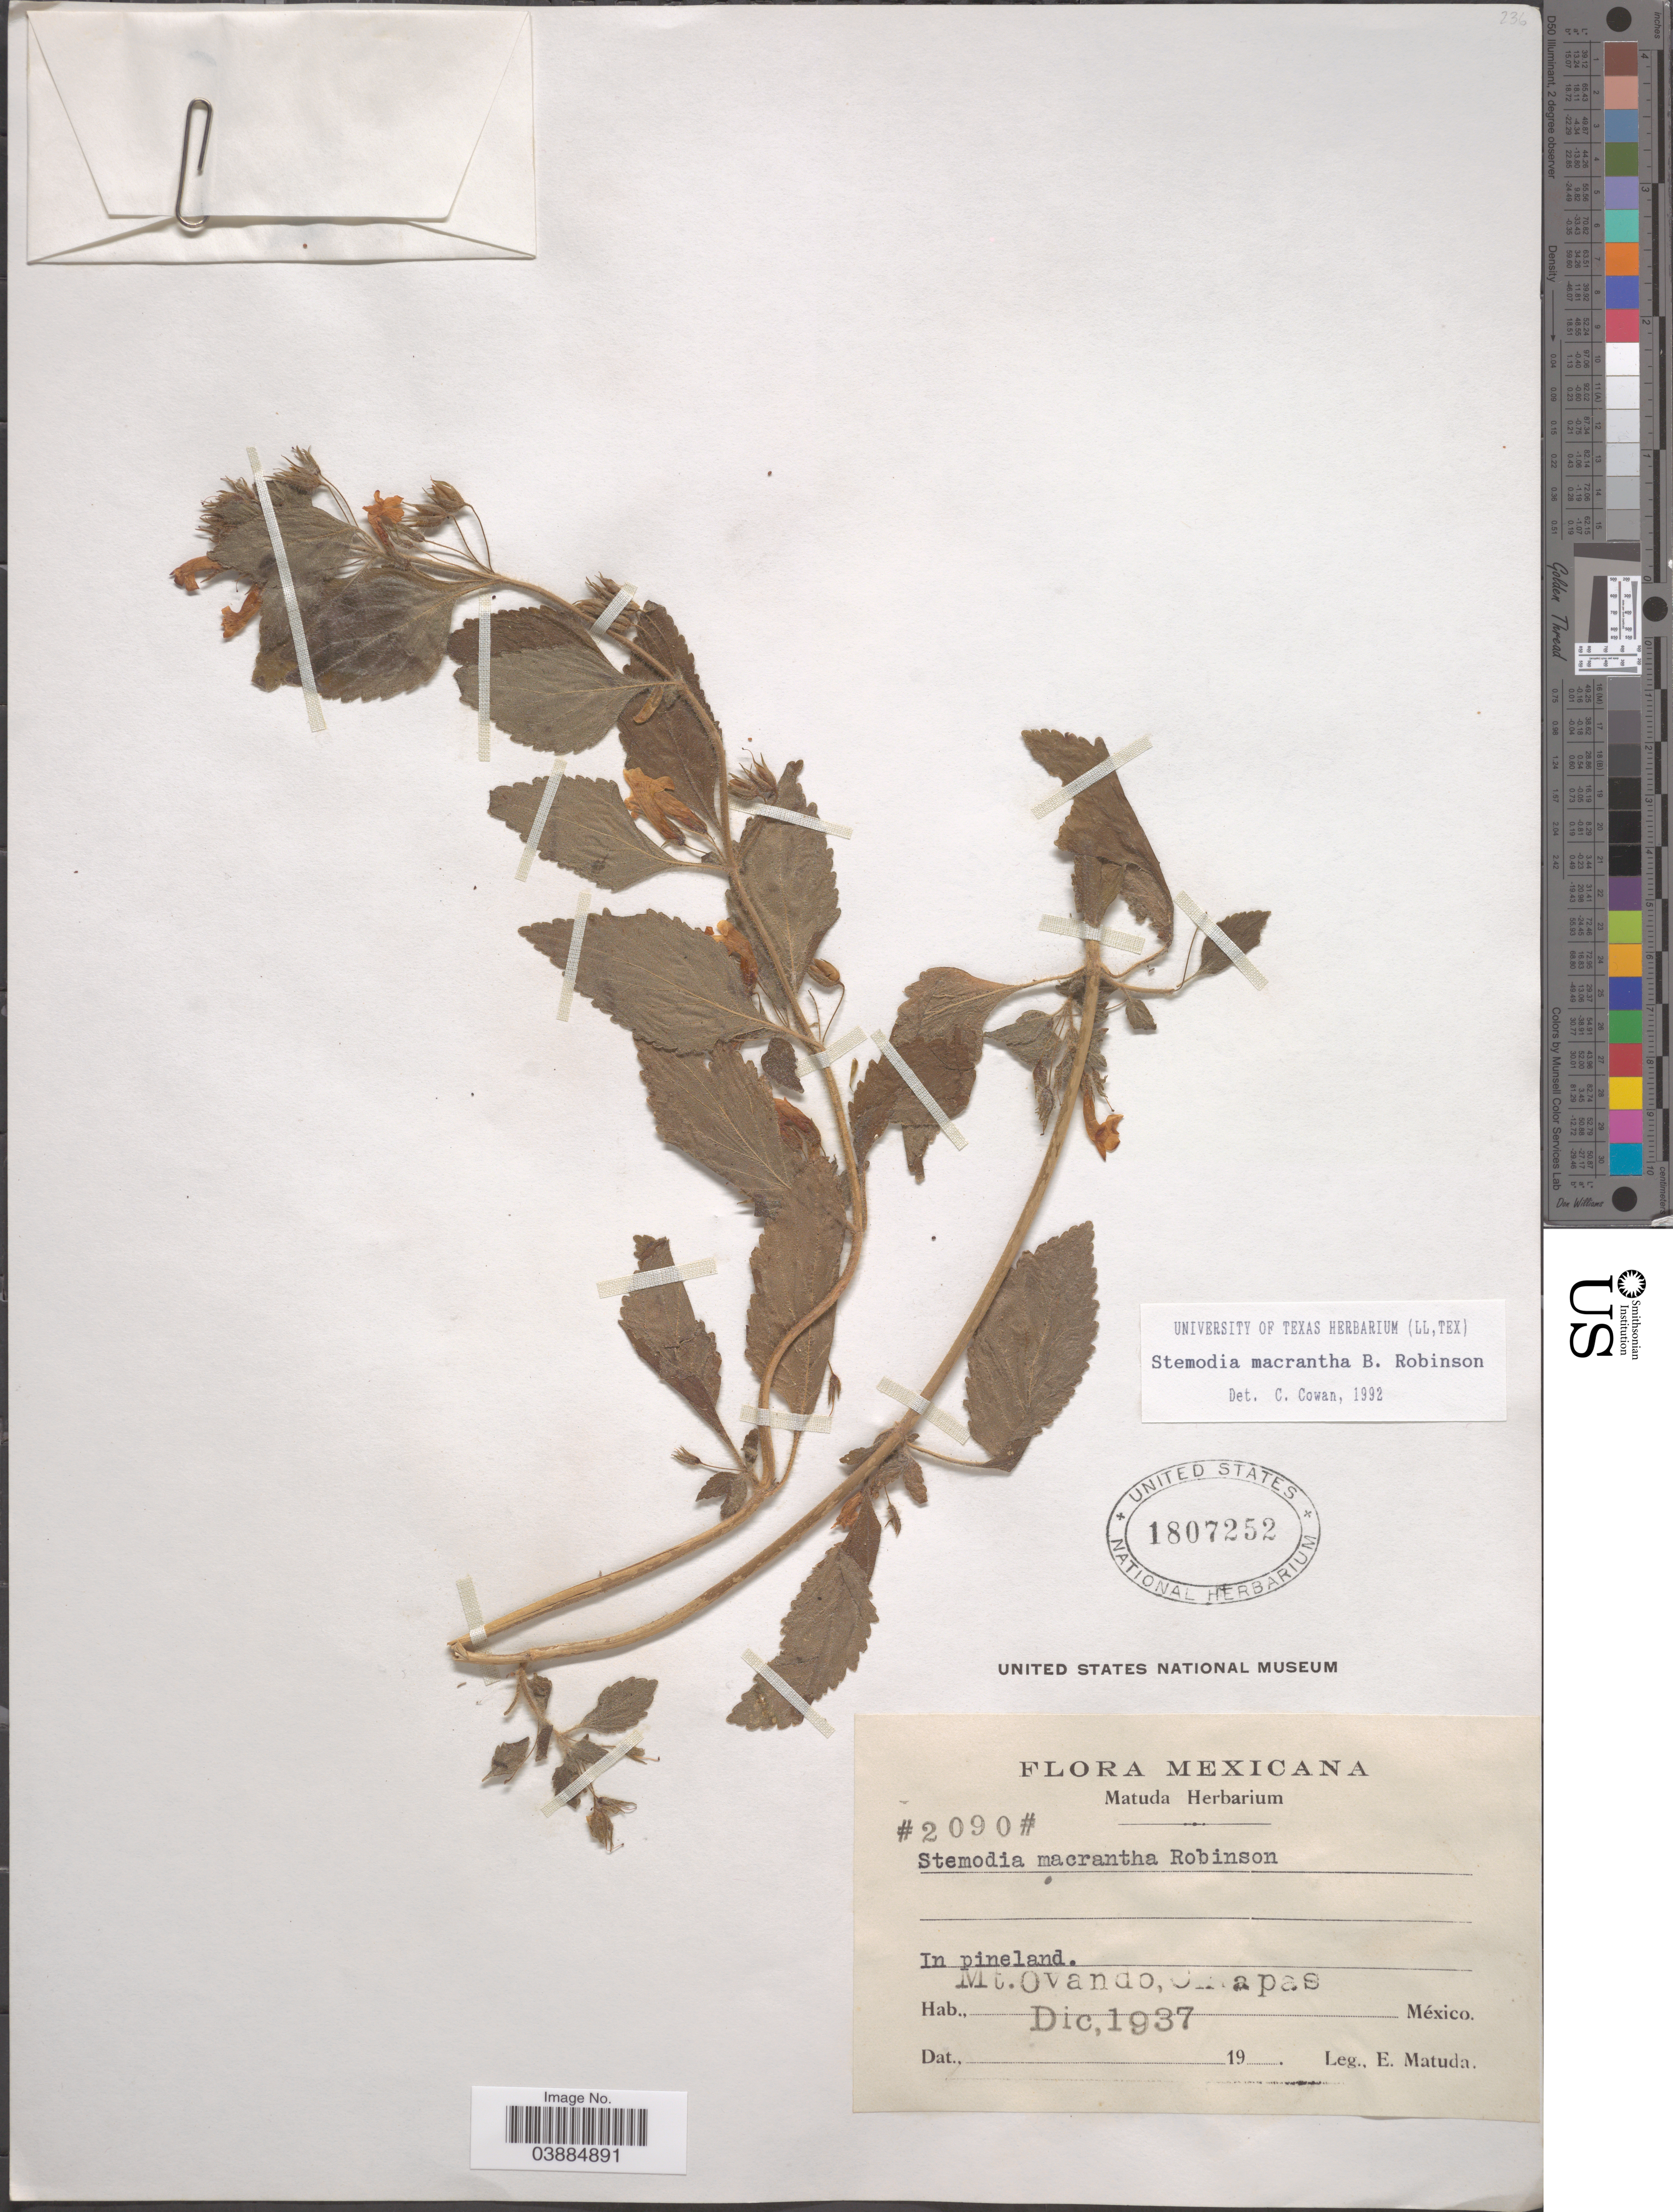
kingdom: Plantae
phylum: Tracheophyta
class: Magnoliopsida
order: Lamiales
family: Plantaginaceae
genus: Stemodia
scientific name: Stemodia micrantha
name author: Brandegee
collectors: E. Matuda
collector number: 2090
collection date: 1937-12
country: Mexico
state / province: Chiapas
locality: Mt. Ovando.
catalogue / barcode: US 1807252